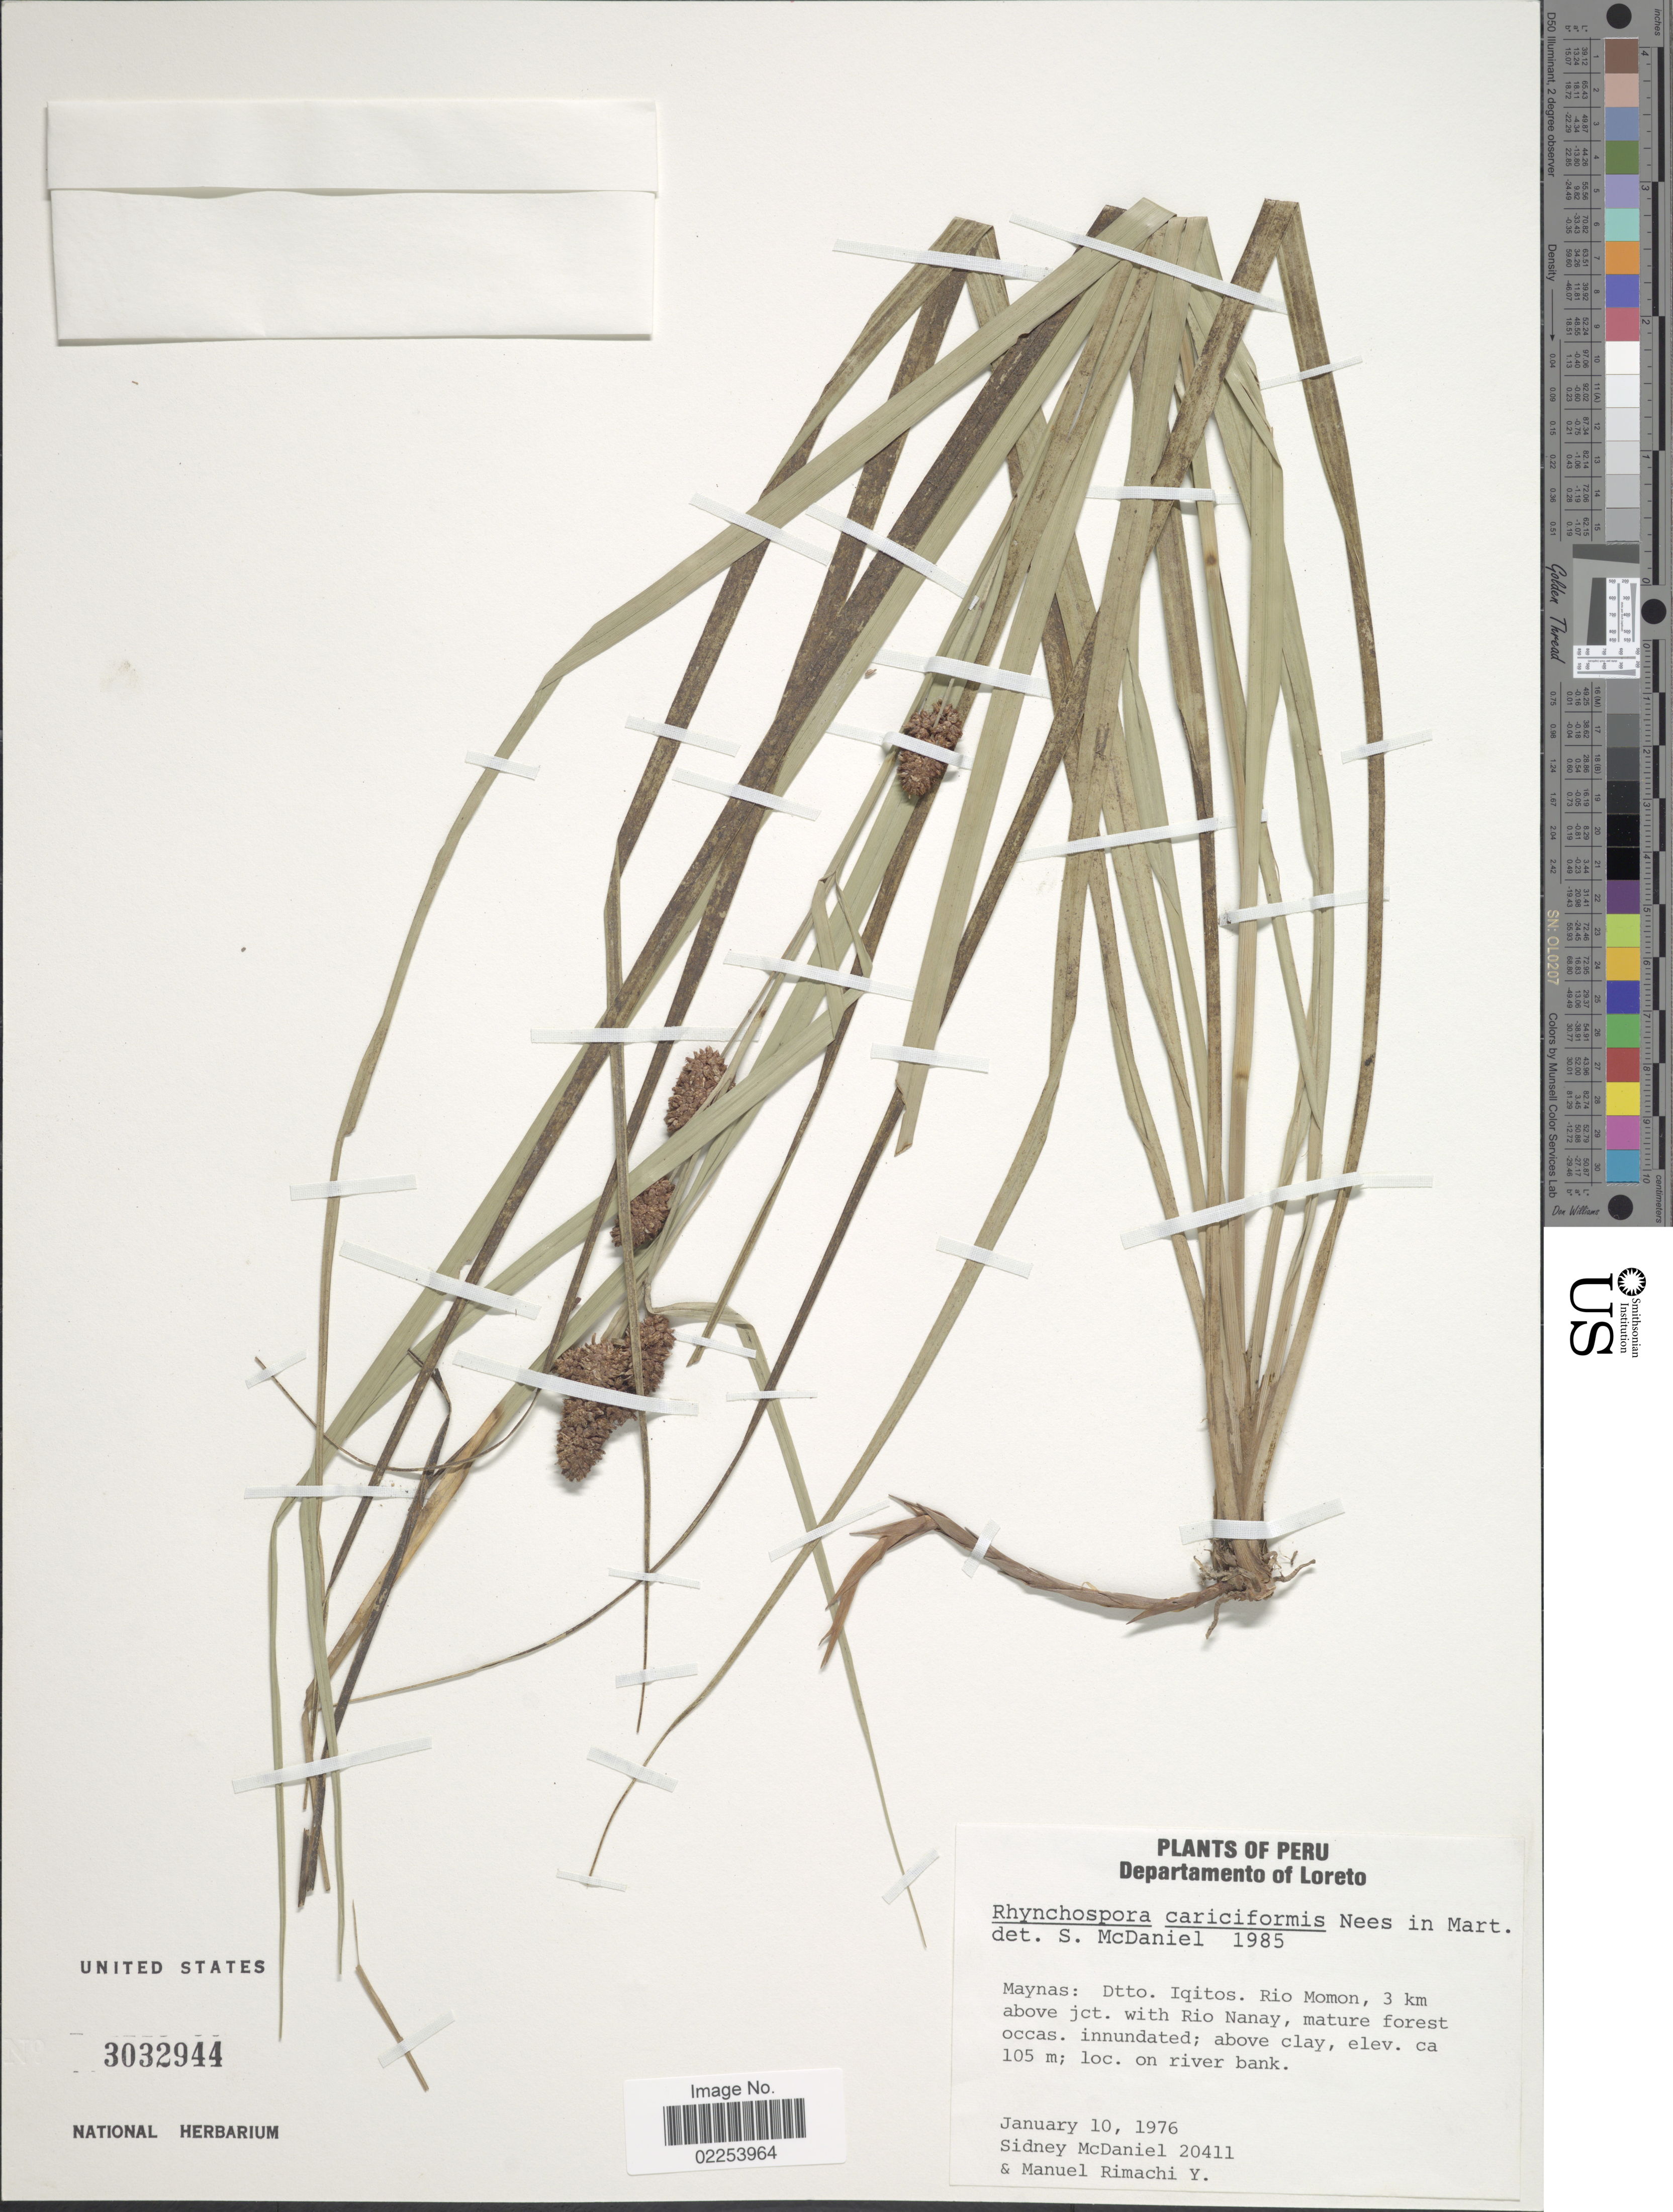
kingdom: Plantae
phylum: Tracheophyta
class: Liliopsida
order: Poales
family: Cyperaceae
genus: Rhynchospora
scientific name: Rhynchospora cariciformis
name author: Nees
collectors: S. McDaniel & M. Rimachi Y.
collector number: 20411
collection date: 1976-01-10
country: Peru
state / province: Loreto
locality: Maynas: Dtto. Iqitos. Rio Momon, 3 km above jct. with Rio Nanay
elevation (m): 105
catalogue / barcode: US 3032944